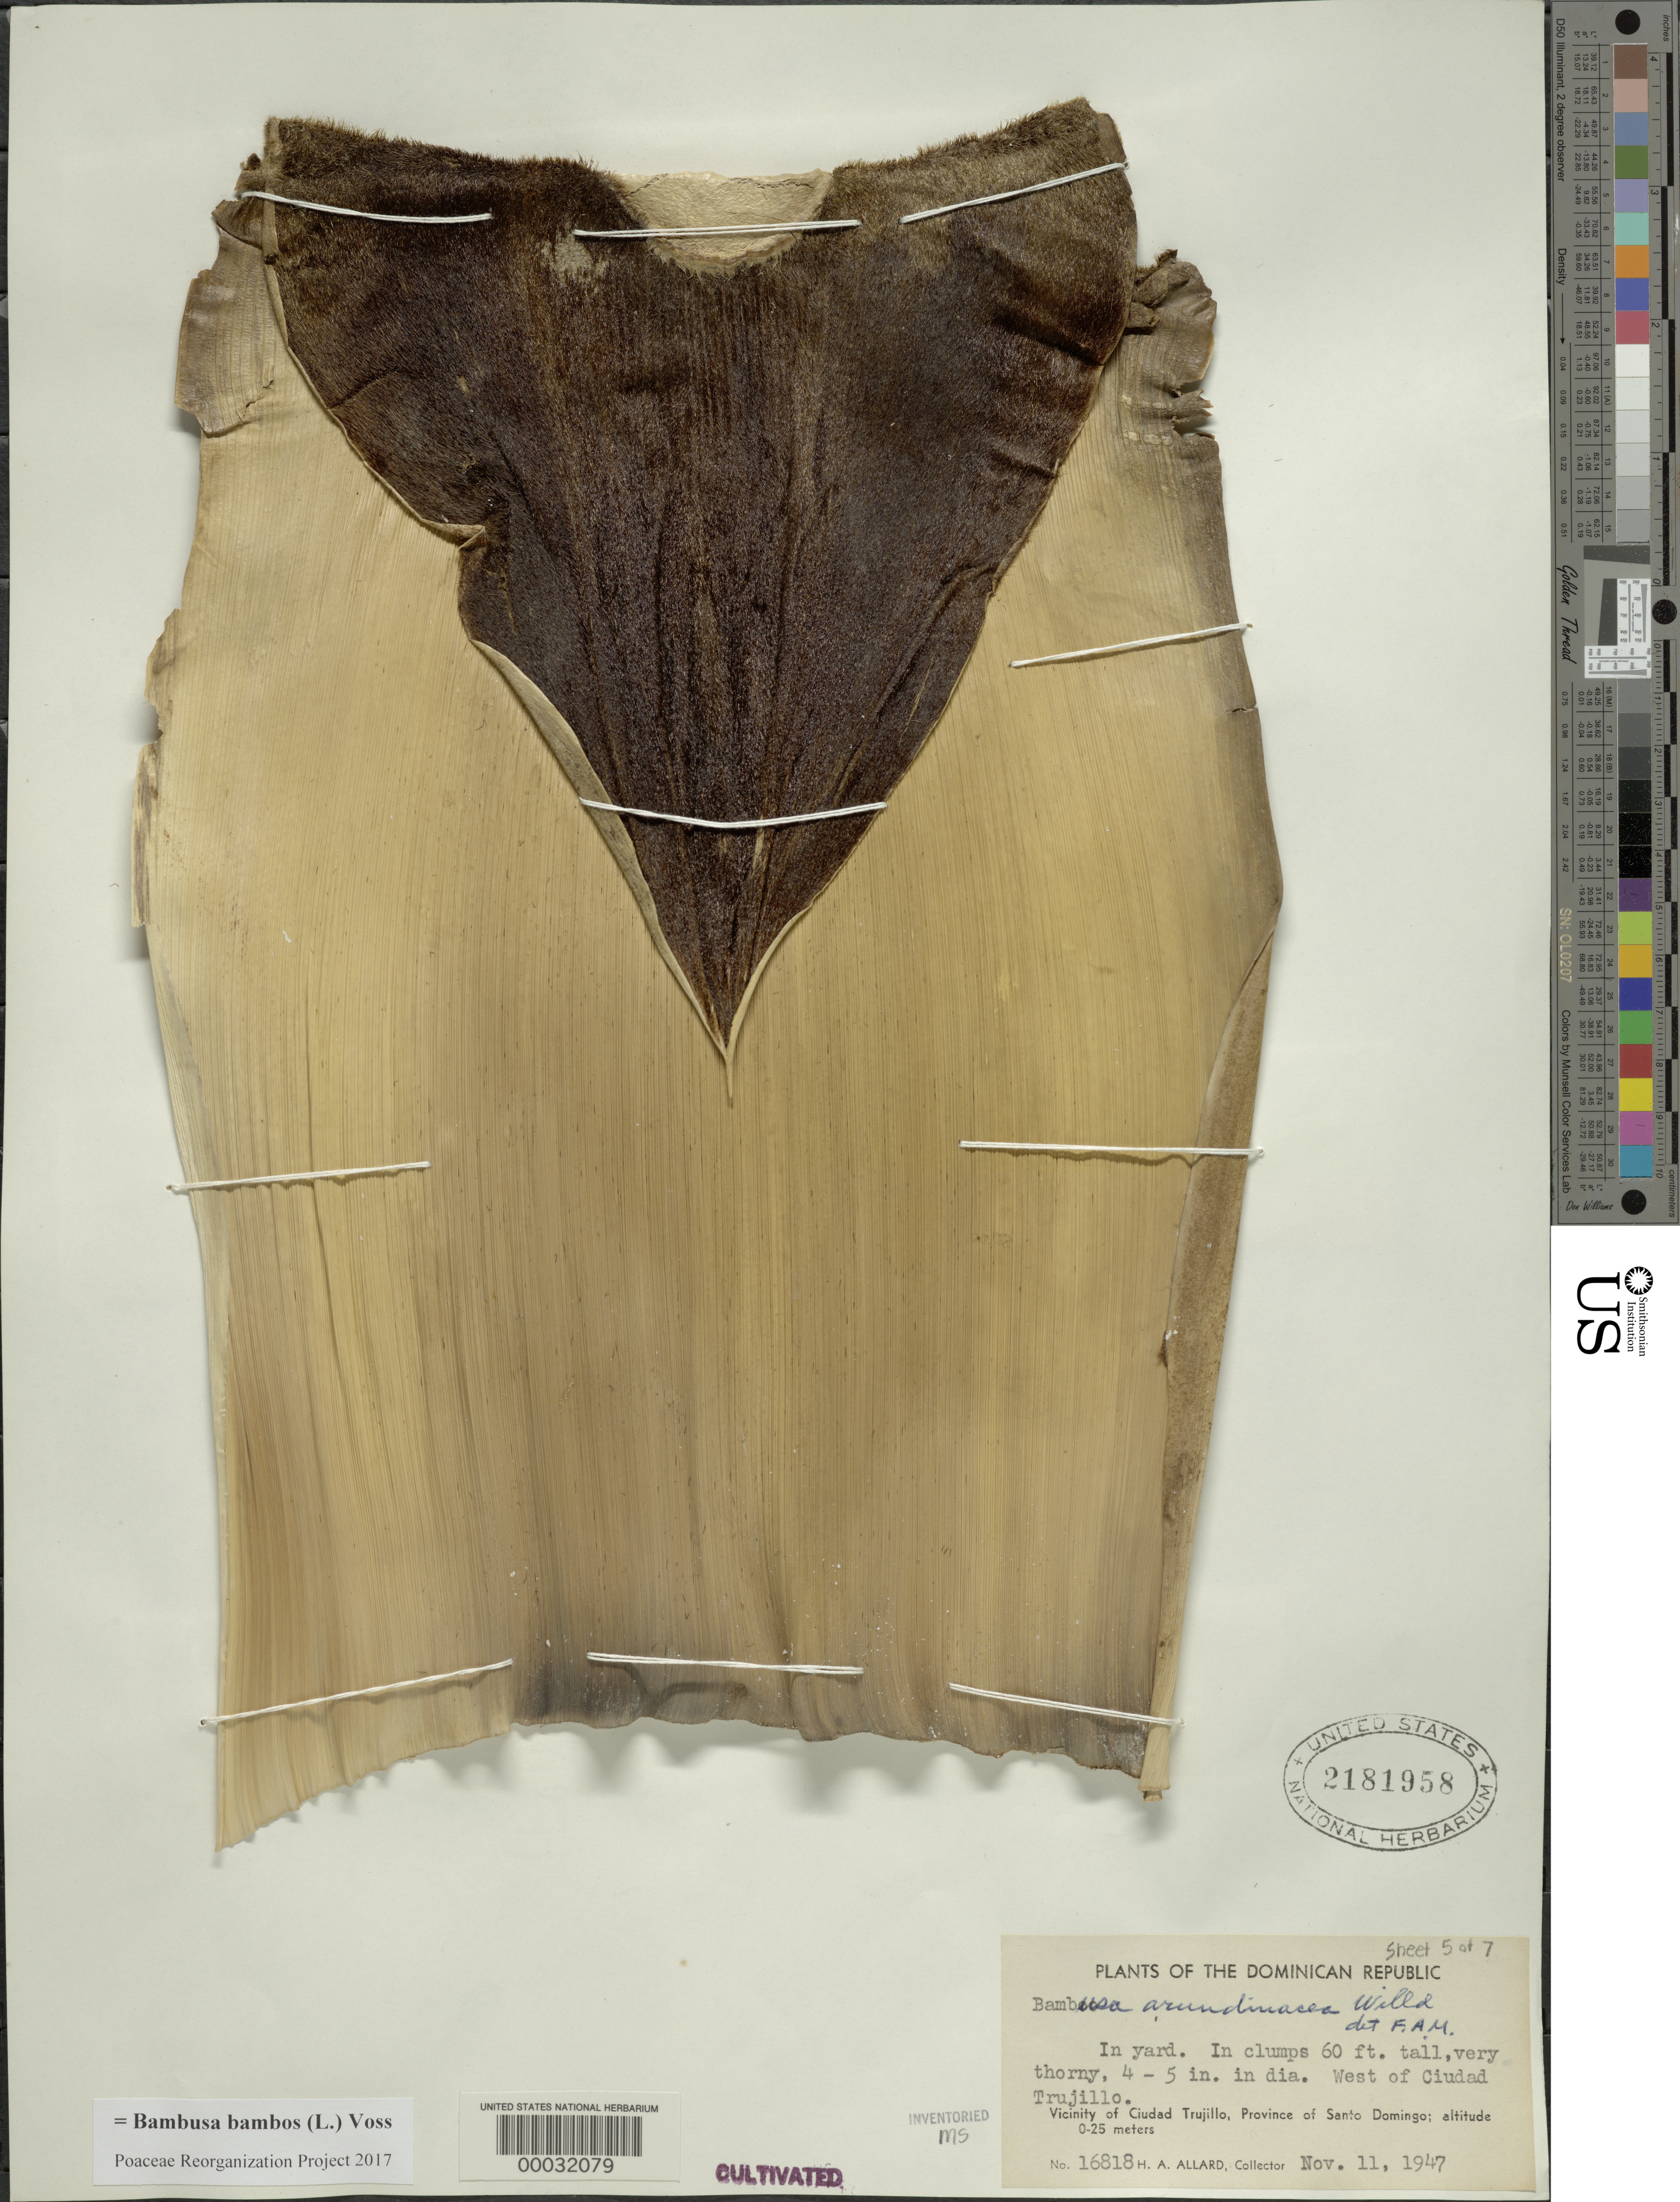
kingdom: Plantae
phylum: Tracheophyta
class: Liliopsida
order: Poales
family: Poaceae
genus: Bambusa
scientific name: Bambusa bambos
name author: (L.) Voss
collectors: H. A. Allard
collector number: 16818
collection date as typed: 11 Nov 1947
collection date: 1947-11-11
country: Dominican Republic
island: Hispaniola Island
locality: Ciudad trujillo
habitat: in yard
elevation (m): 25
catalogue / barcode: US 2181958